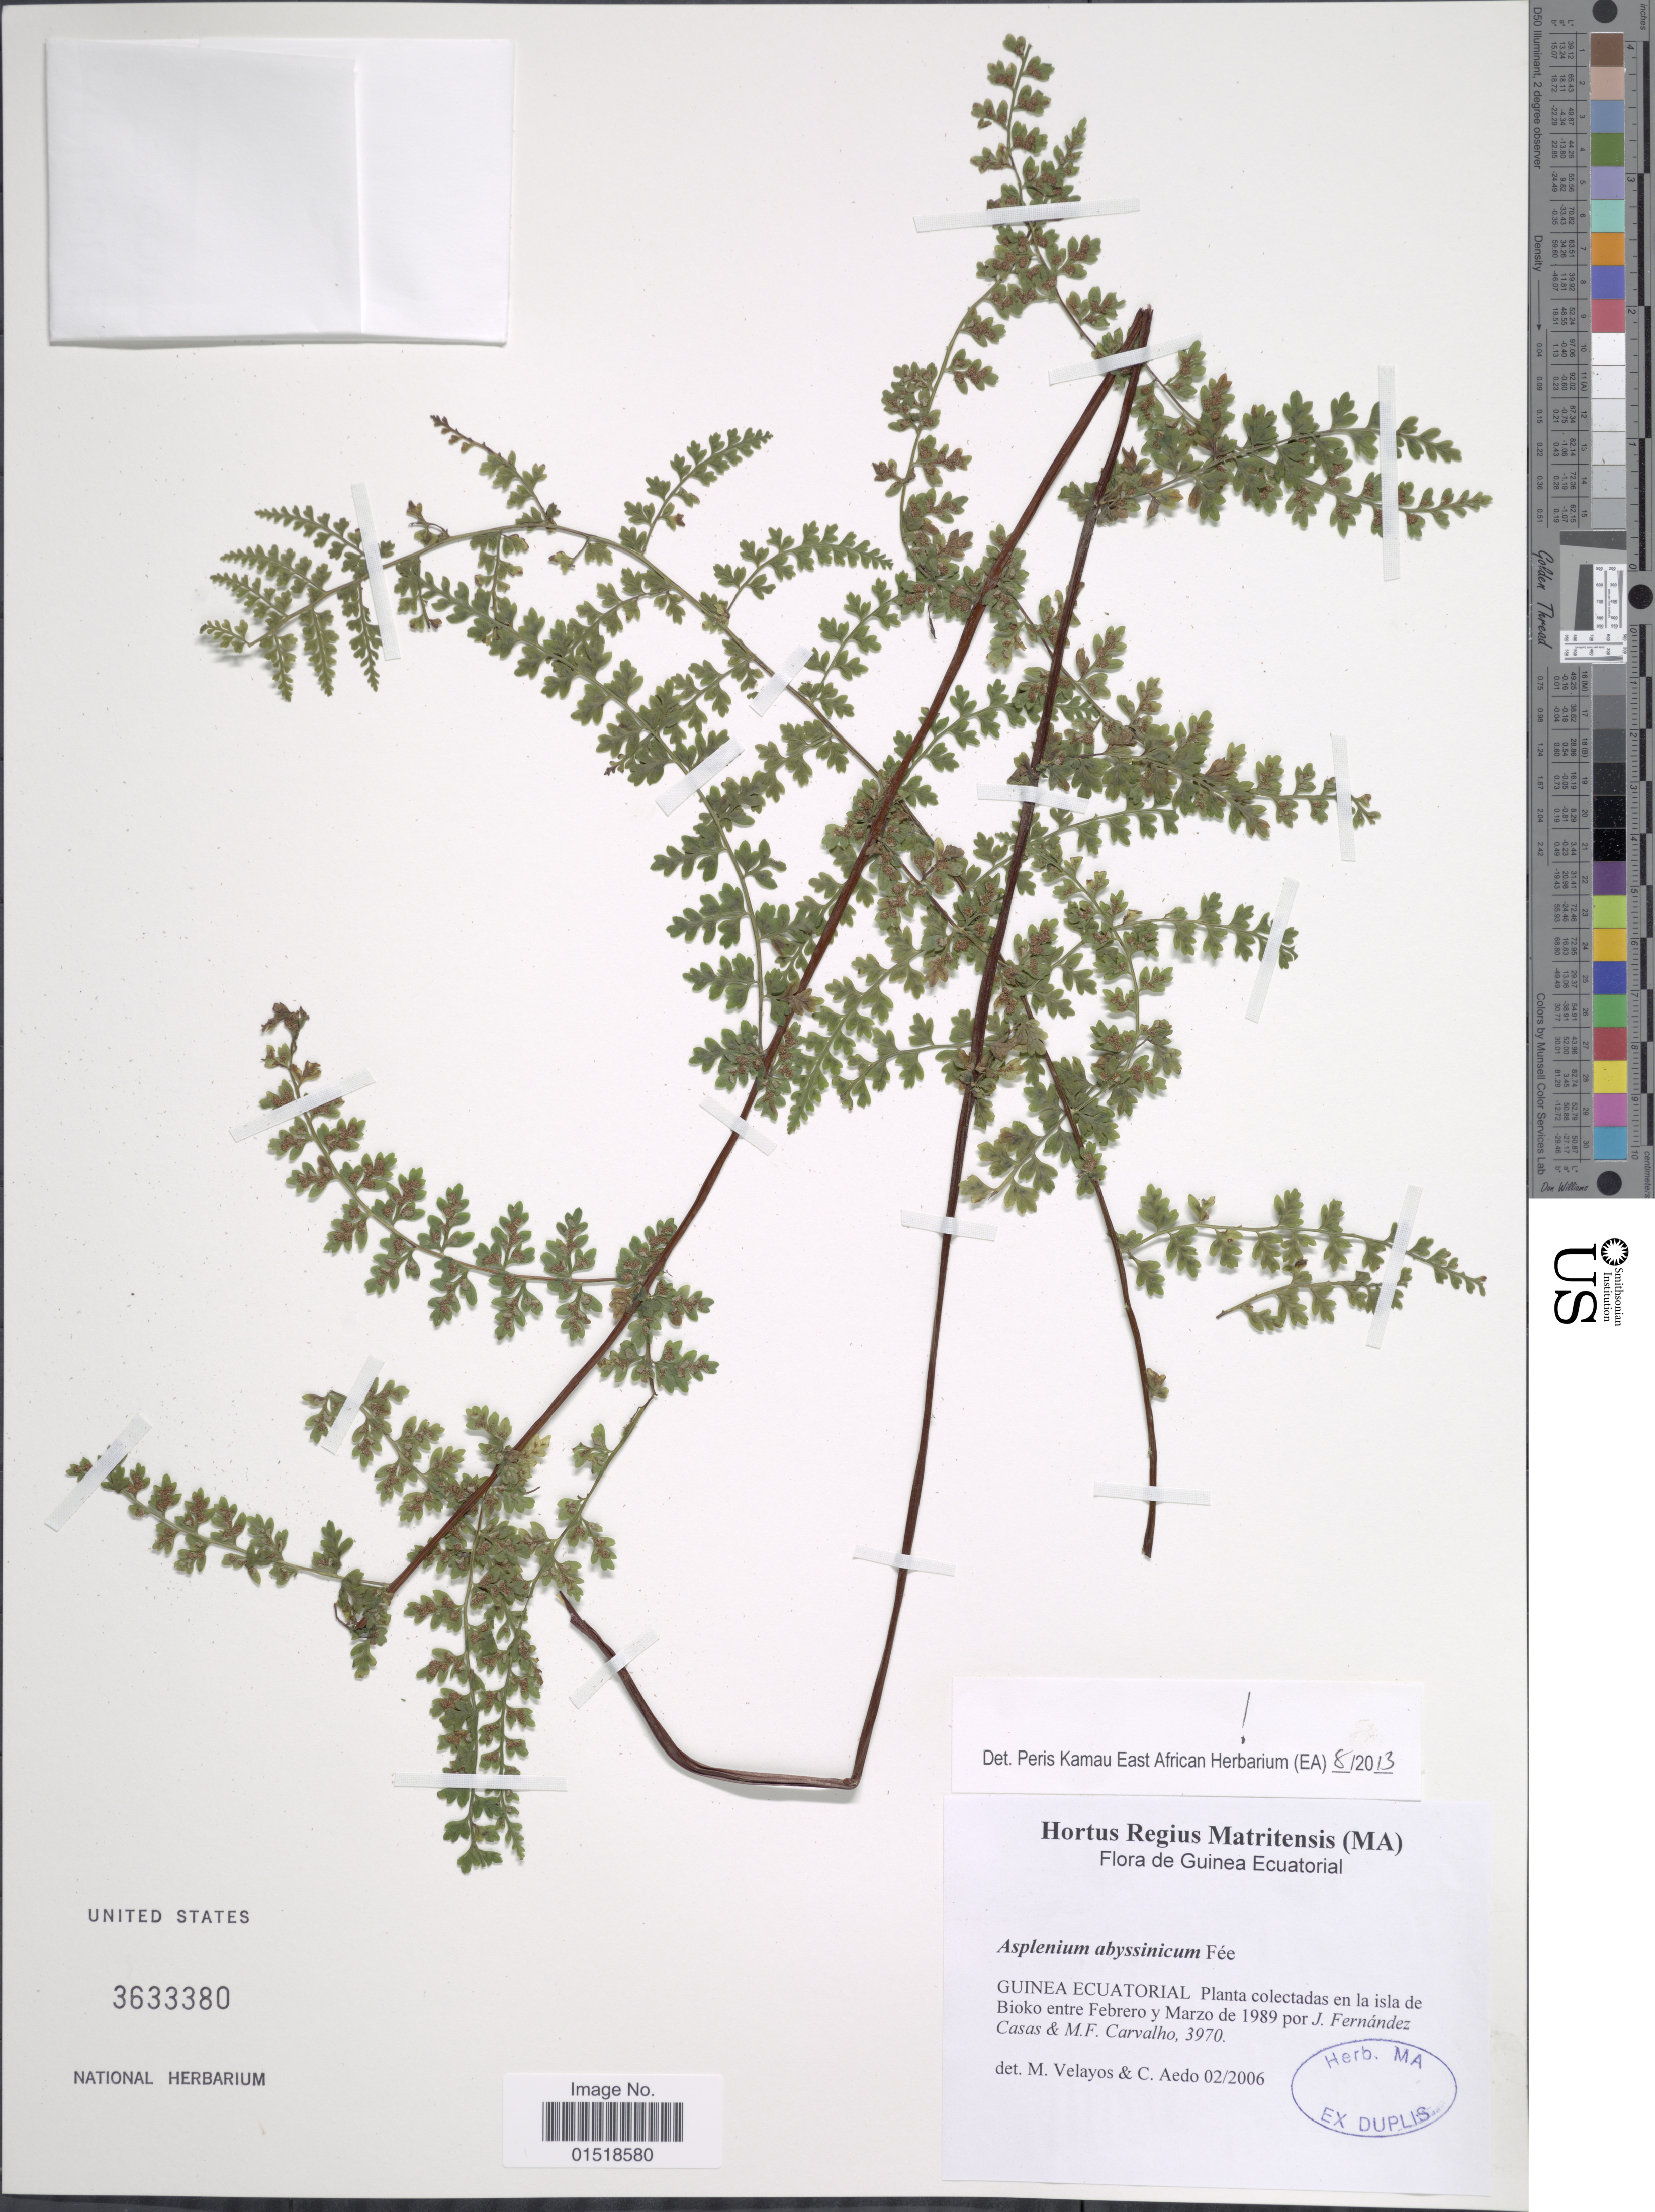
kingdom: Plantae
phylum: Tracheophyta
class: Polypodiopsida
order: Polypodiales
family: Aspleniaceae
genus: Asplenium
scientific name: Asplenium abyssinicum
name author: Fée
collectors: F. Casas & M. F. Carvalho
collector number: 3970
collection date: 1989-02/1989-03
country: Equatorial Guinea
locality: Guinea Ecuatorial. Planta colectadas en la isla de Bioko.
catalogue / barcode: US 3633380